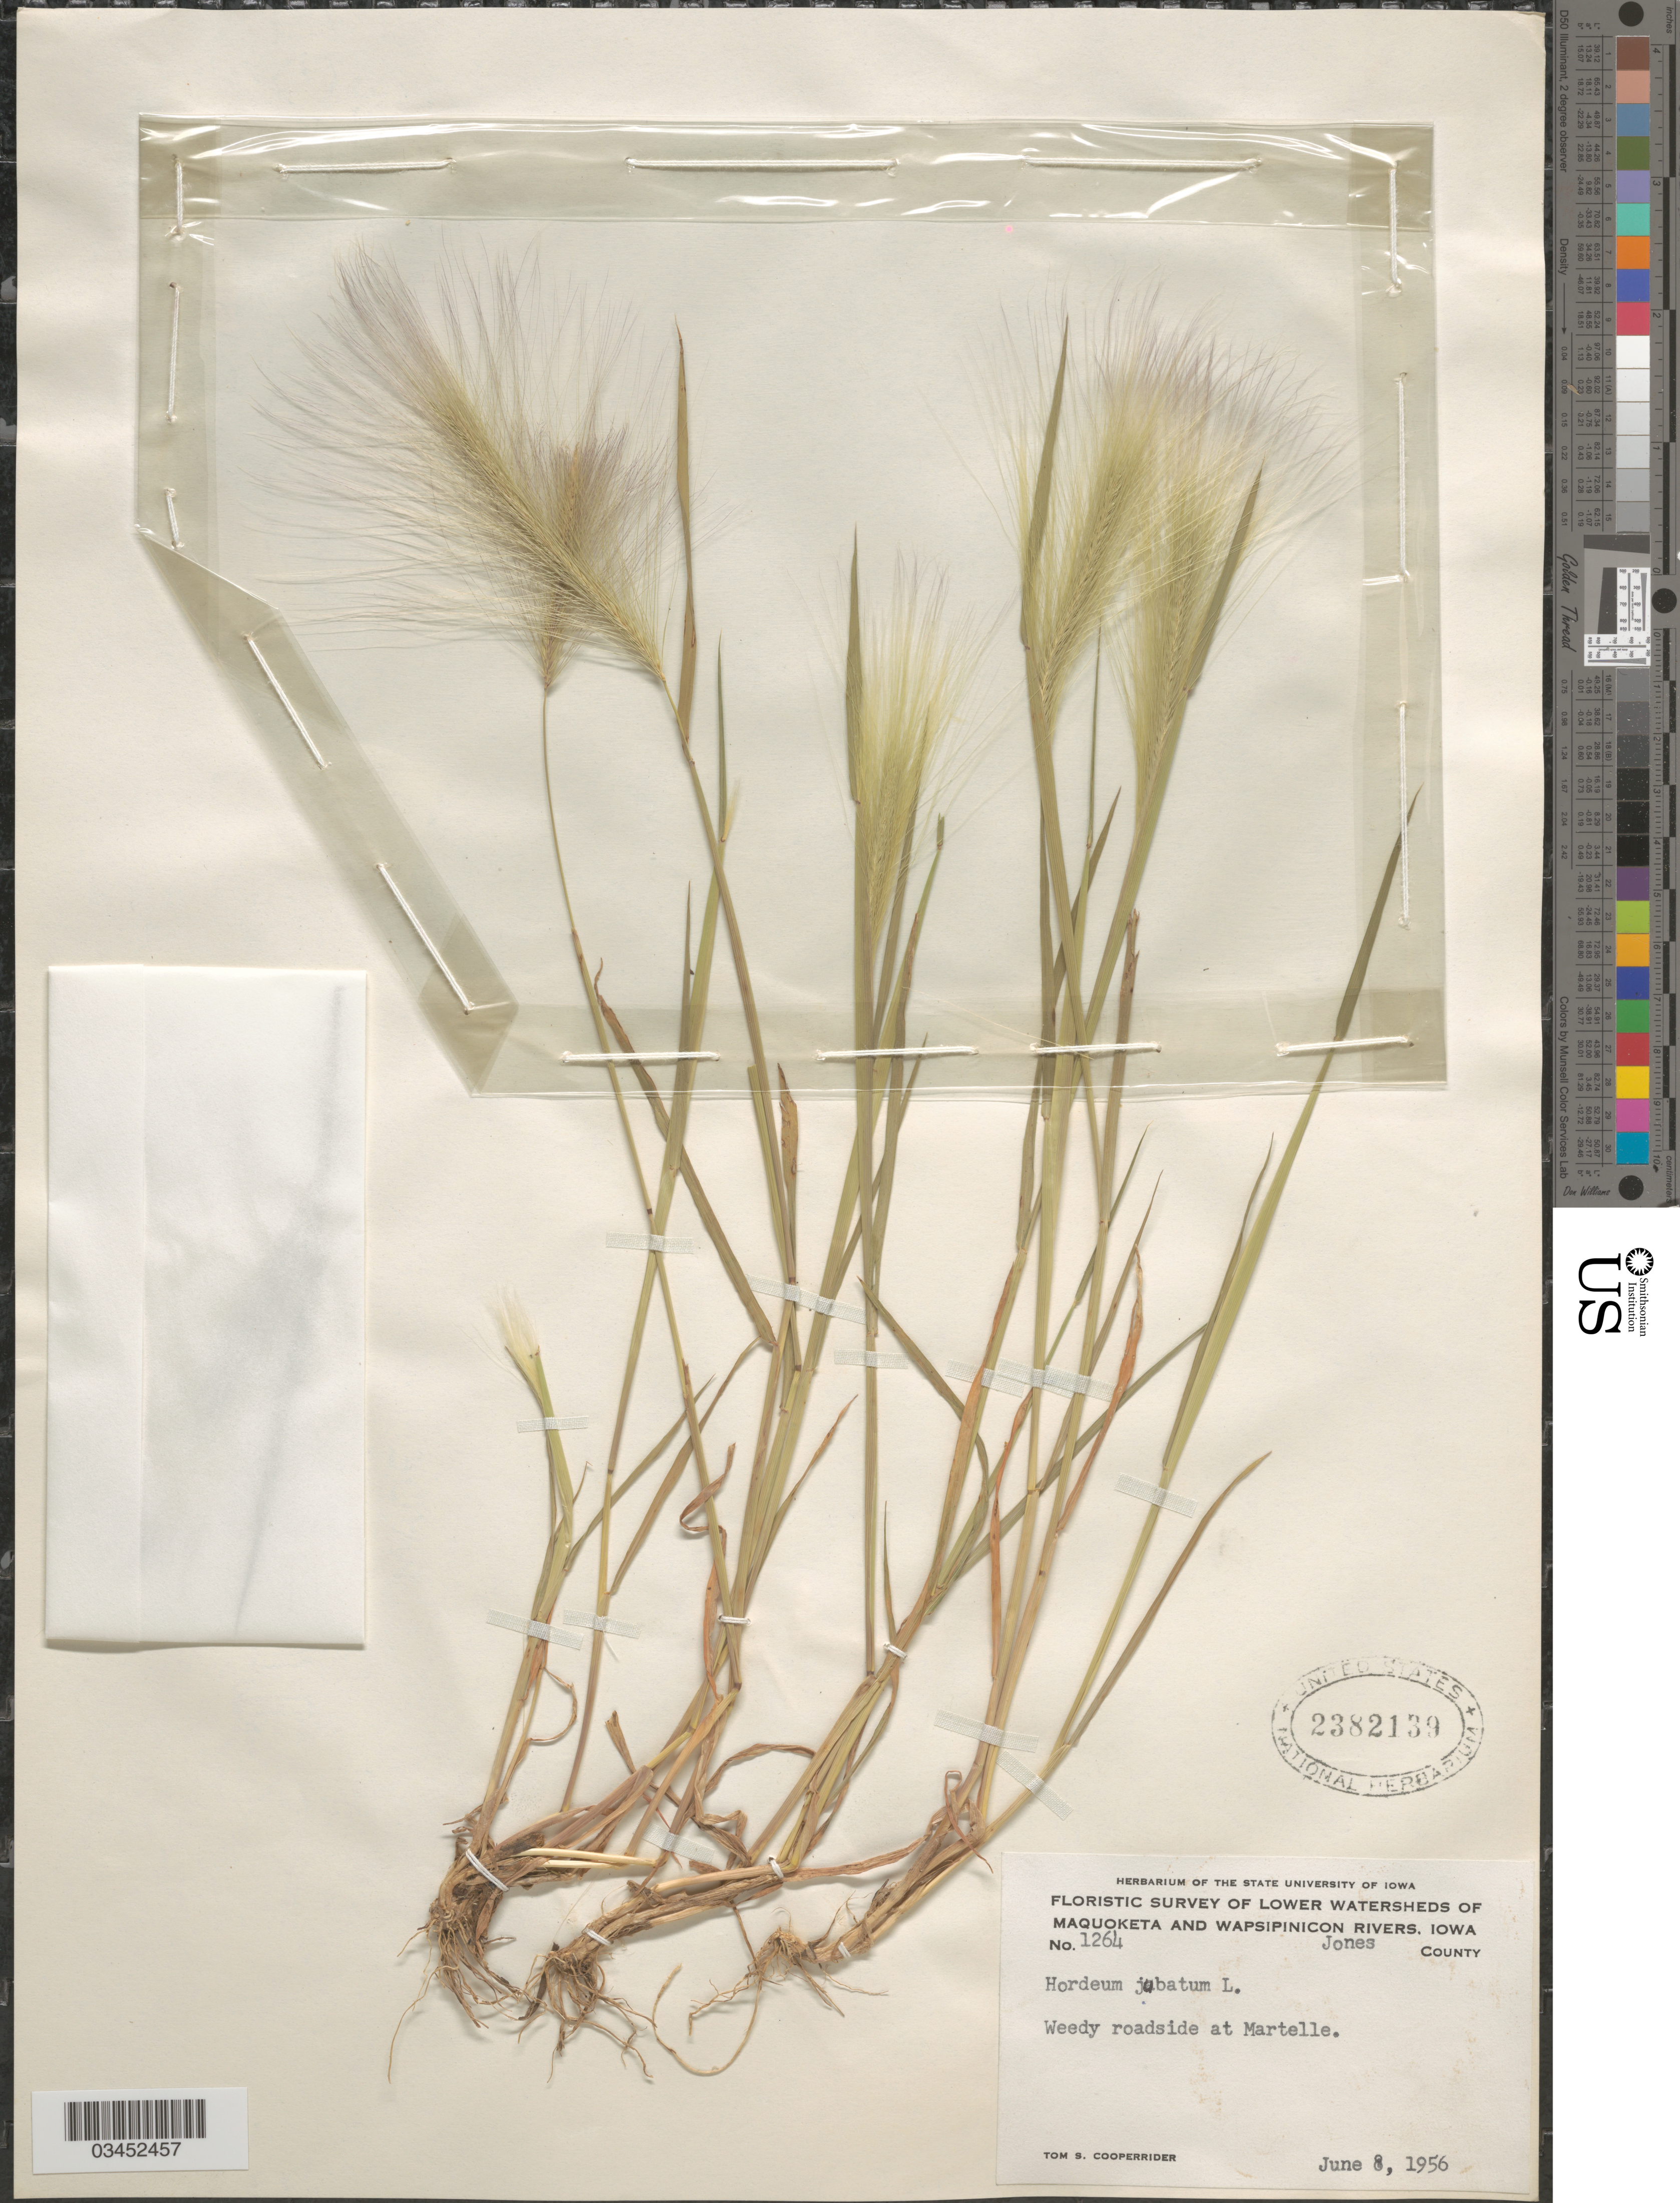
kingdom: Plantae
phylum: Tracheophyta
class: Liliopsida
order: Poales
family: Poaceae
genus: Hordeum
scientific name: Hordeum jubatum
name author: L.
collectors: T. S. Cooperrider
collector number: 1264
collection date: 1956-06-08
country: United States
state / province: Iowa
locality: Floristic Survey of Lower Watersheds of Maquoketa and Wapsipinicon Rivers, Jones County. Weedy roadside at Martelle.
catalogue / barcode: US 2382139